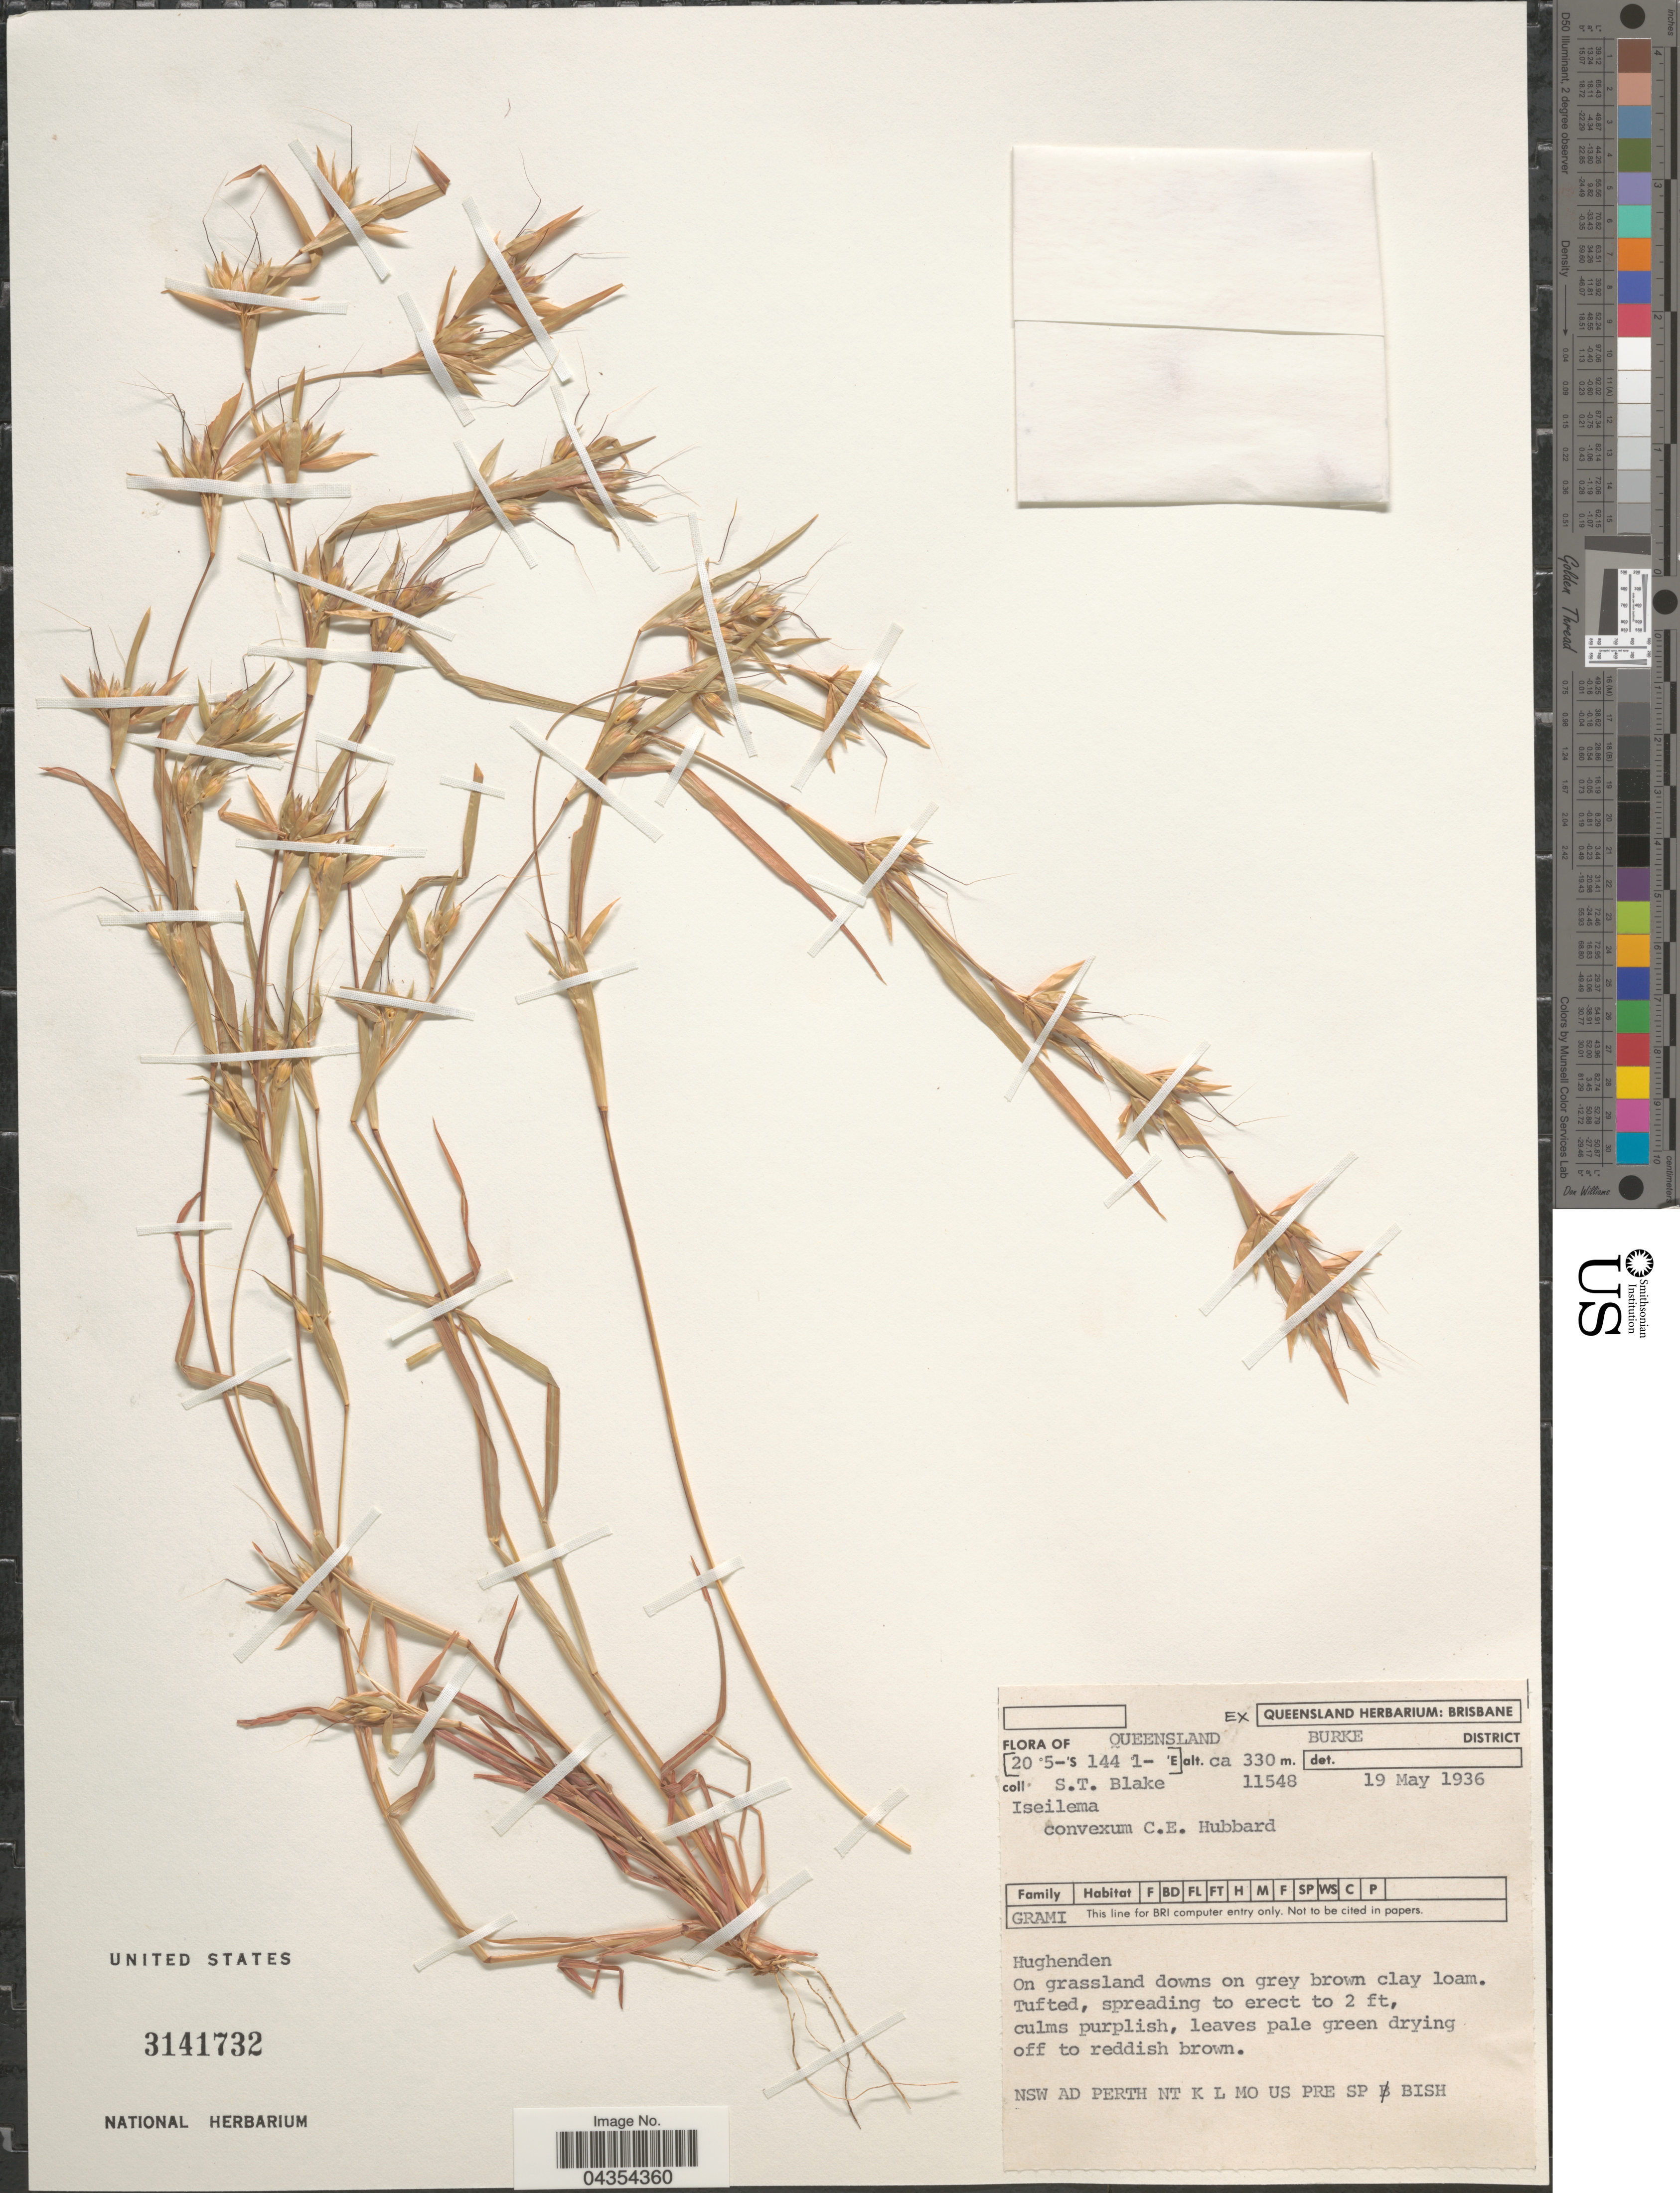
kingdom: Plantae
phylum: Tracheophyta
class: Liliopsida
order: Poales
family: Poaceae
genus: Iseilema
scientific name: Iseilema convexum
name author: C. E. Hubb.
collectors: S. T. Blake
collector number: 11548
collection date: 1936-05-19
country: Australia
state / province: Queensland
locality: Burke District. Hughenden.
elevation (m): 330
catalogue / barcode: US 3141732